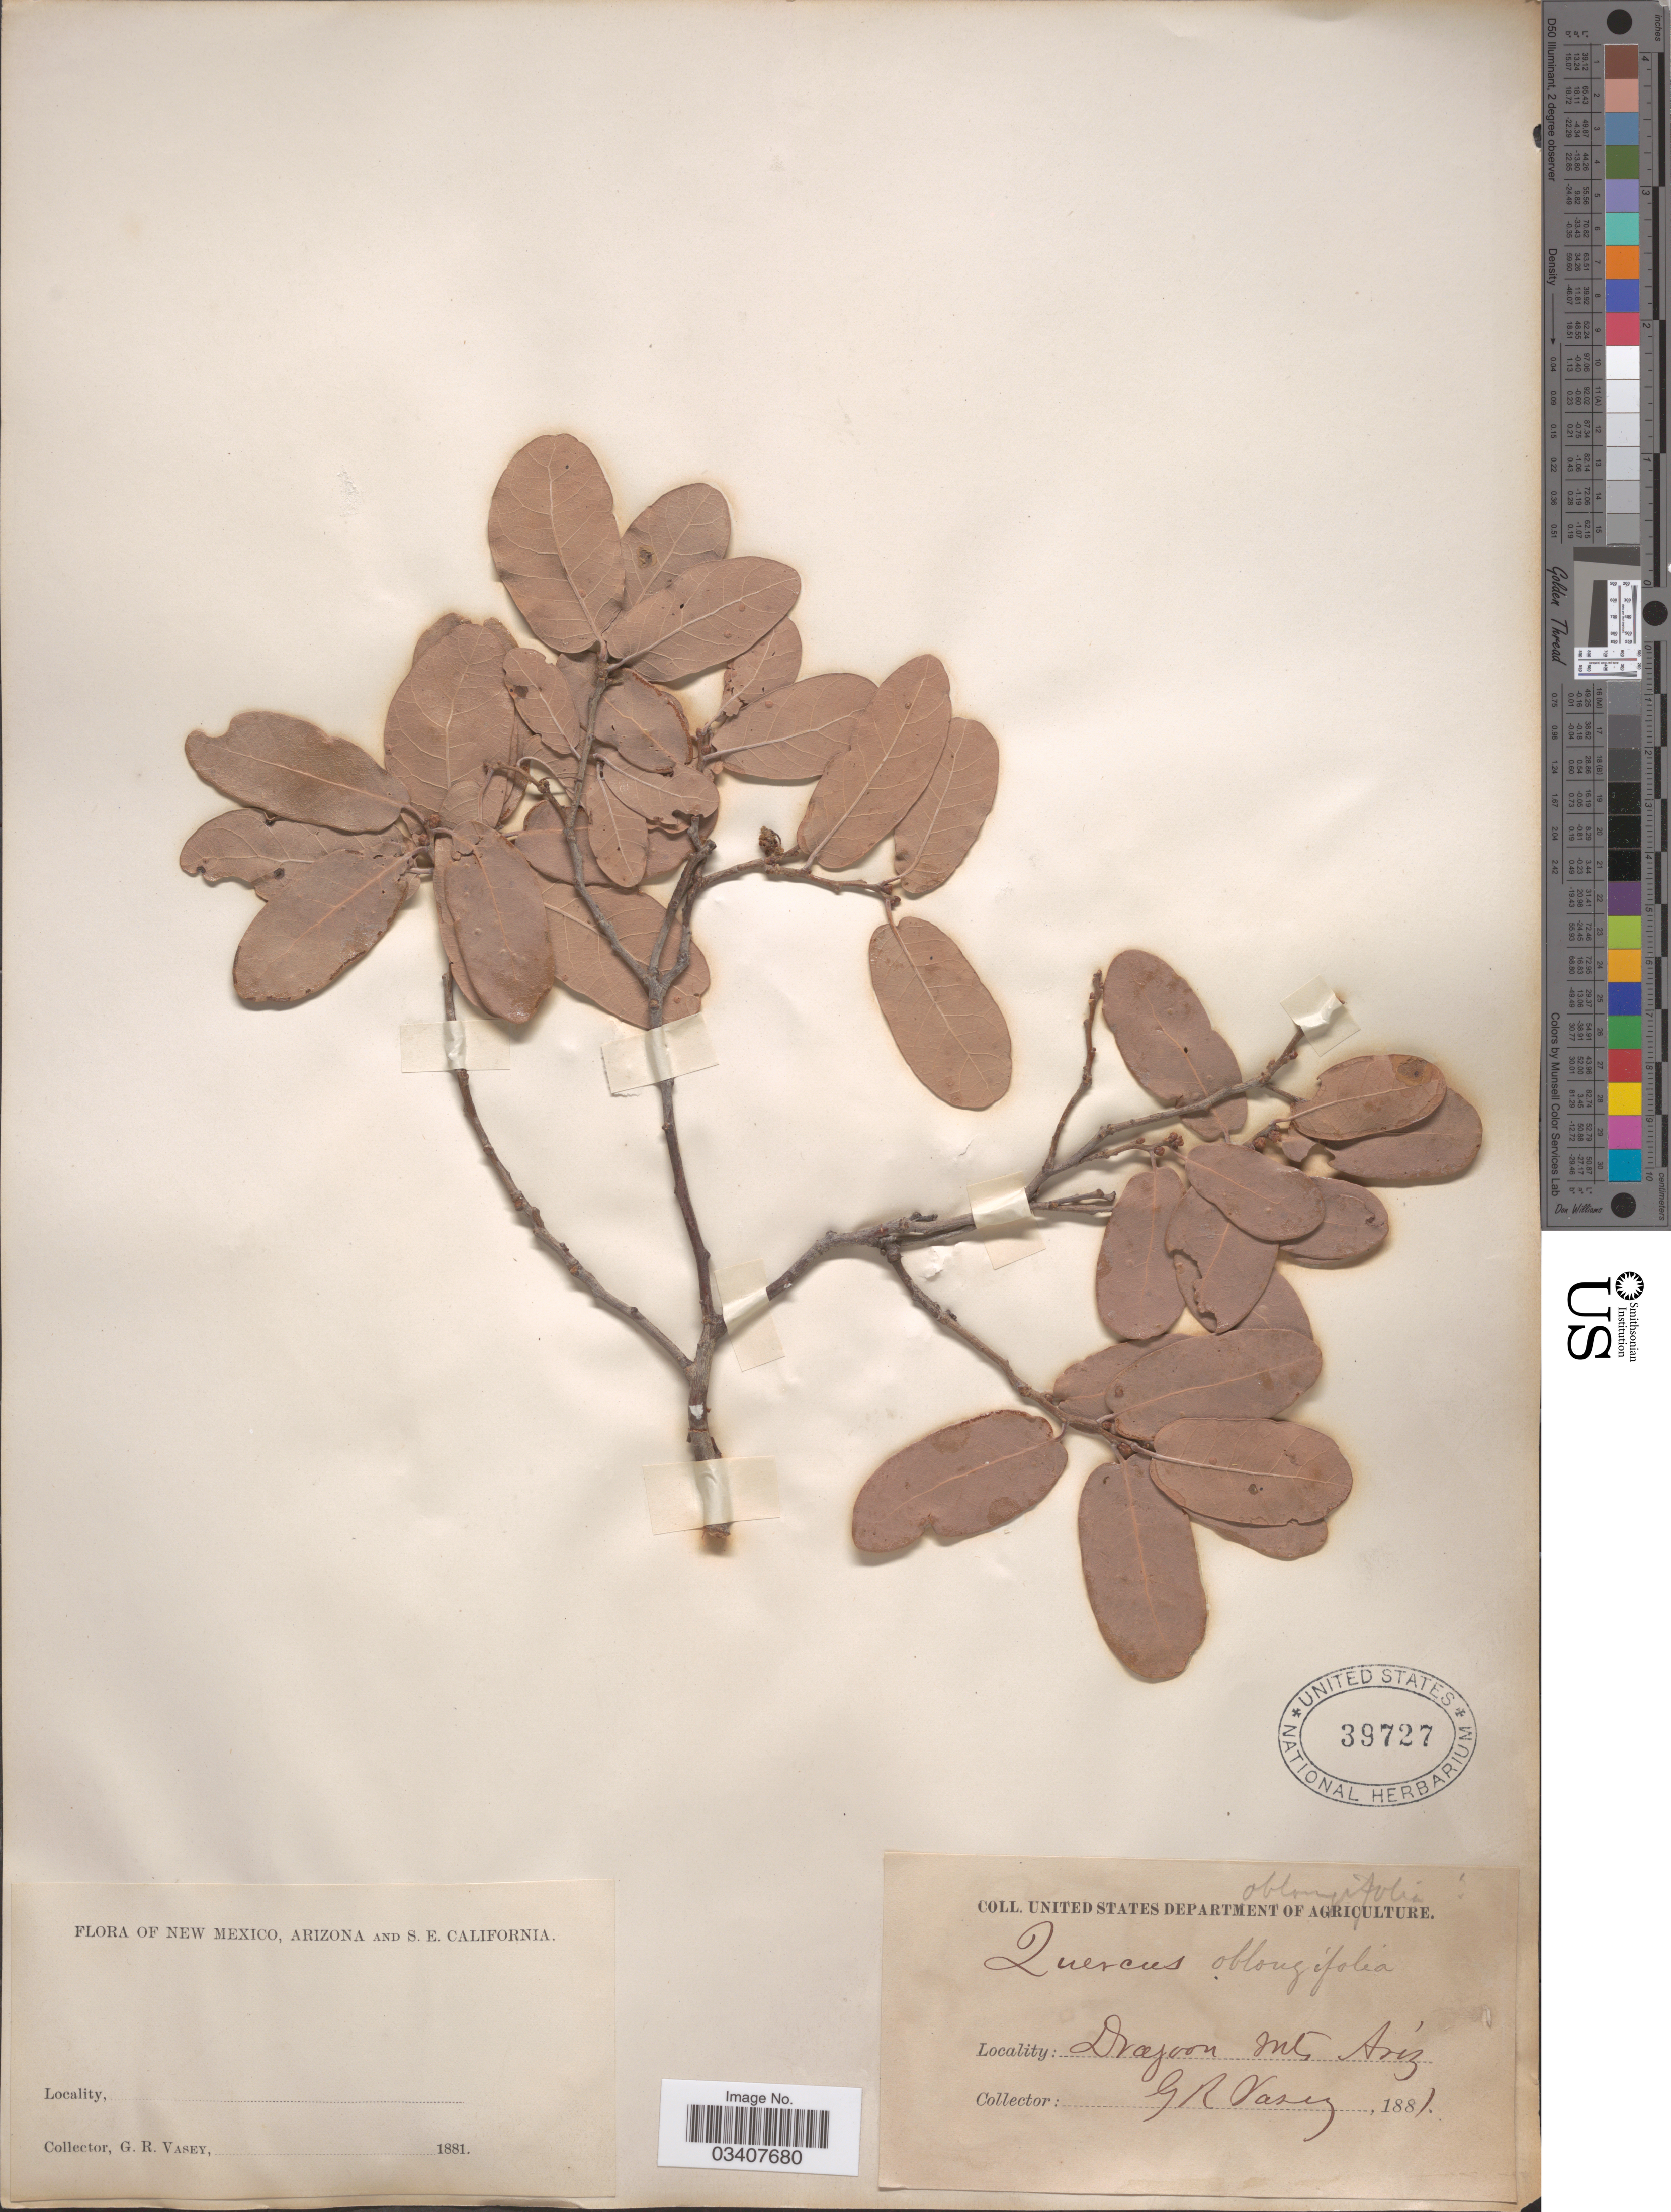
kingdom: Plantae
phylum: Tracheophyta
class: Magnoliopsida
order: Fagales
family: Fagaceae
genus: Quercus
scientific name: Quercus oblongifolia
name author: Torr.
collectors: G. R. Vasey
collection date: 1881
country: United States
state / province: Arizona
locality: Dragon Mt.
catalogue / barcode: US 39727